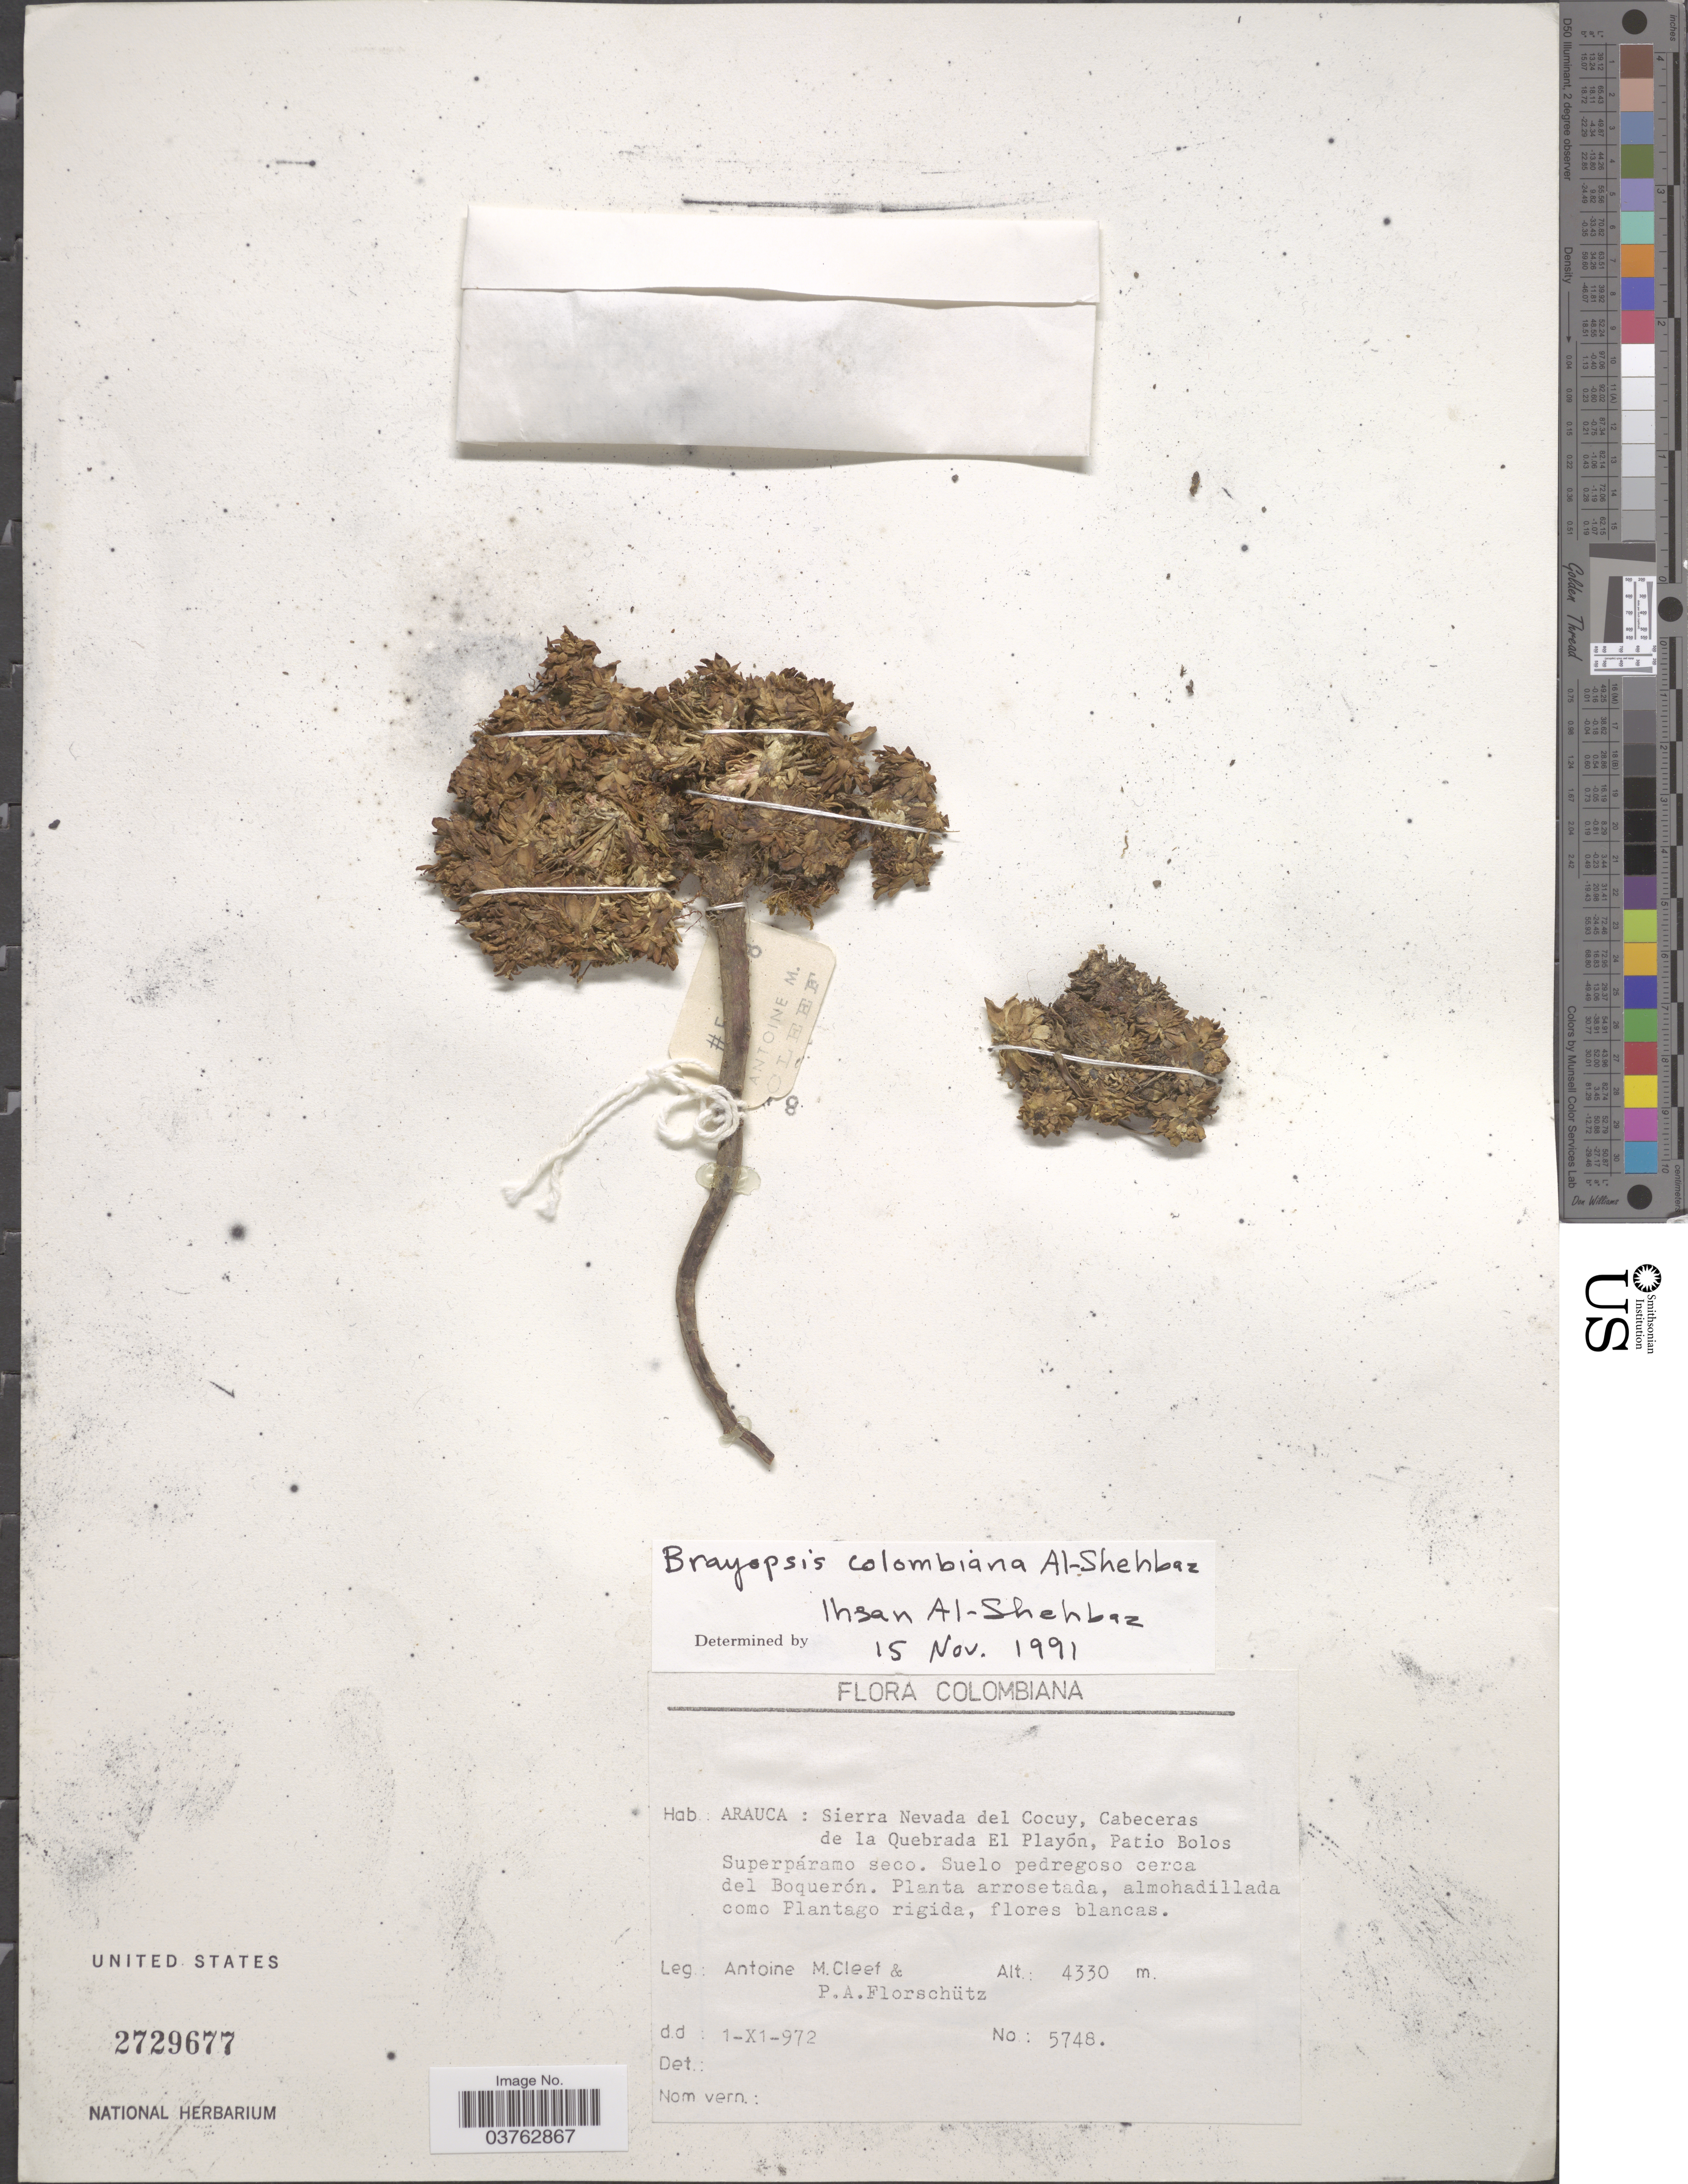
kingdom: Plantae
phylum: Tracheophyta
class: Magnoliopsida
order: Brassicales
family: Brassicaceae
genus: Brayopsis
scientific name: Brayopsis colombiana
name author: Al-Shehbaz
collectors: A. M. Cleef & P. Florschütz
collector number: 5748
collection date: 1972-11-01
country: Colombia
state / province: Arauca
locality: Sierra Nevada del Cocuy, Cabeceras de la Quebrada El Playón, Patio Bolos.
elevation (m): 4330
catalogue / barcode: US 2729677